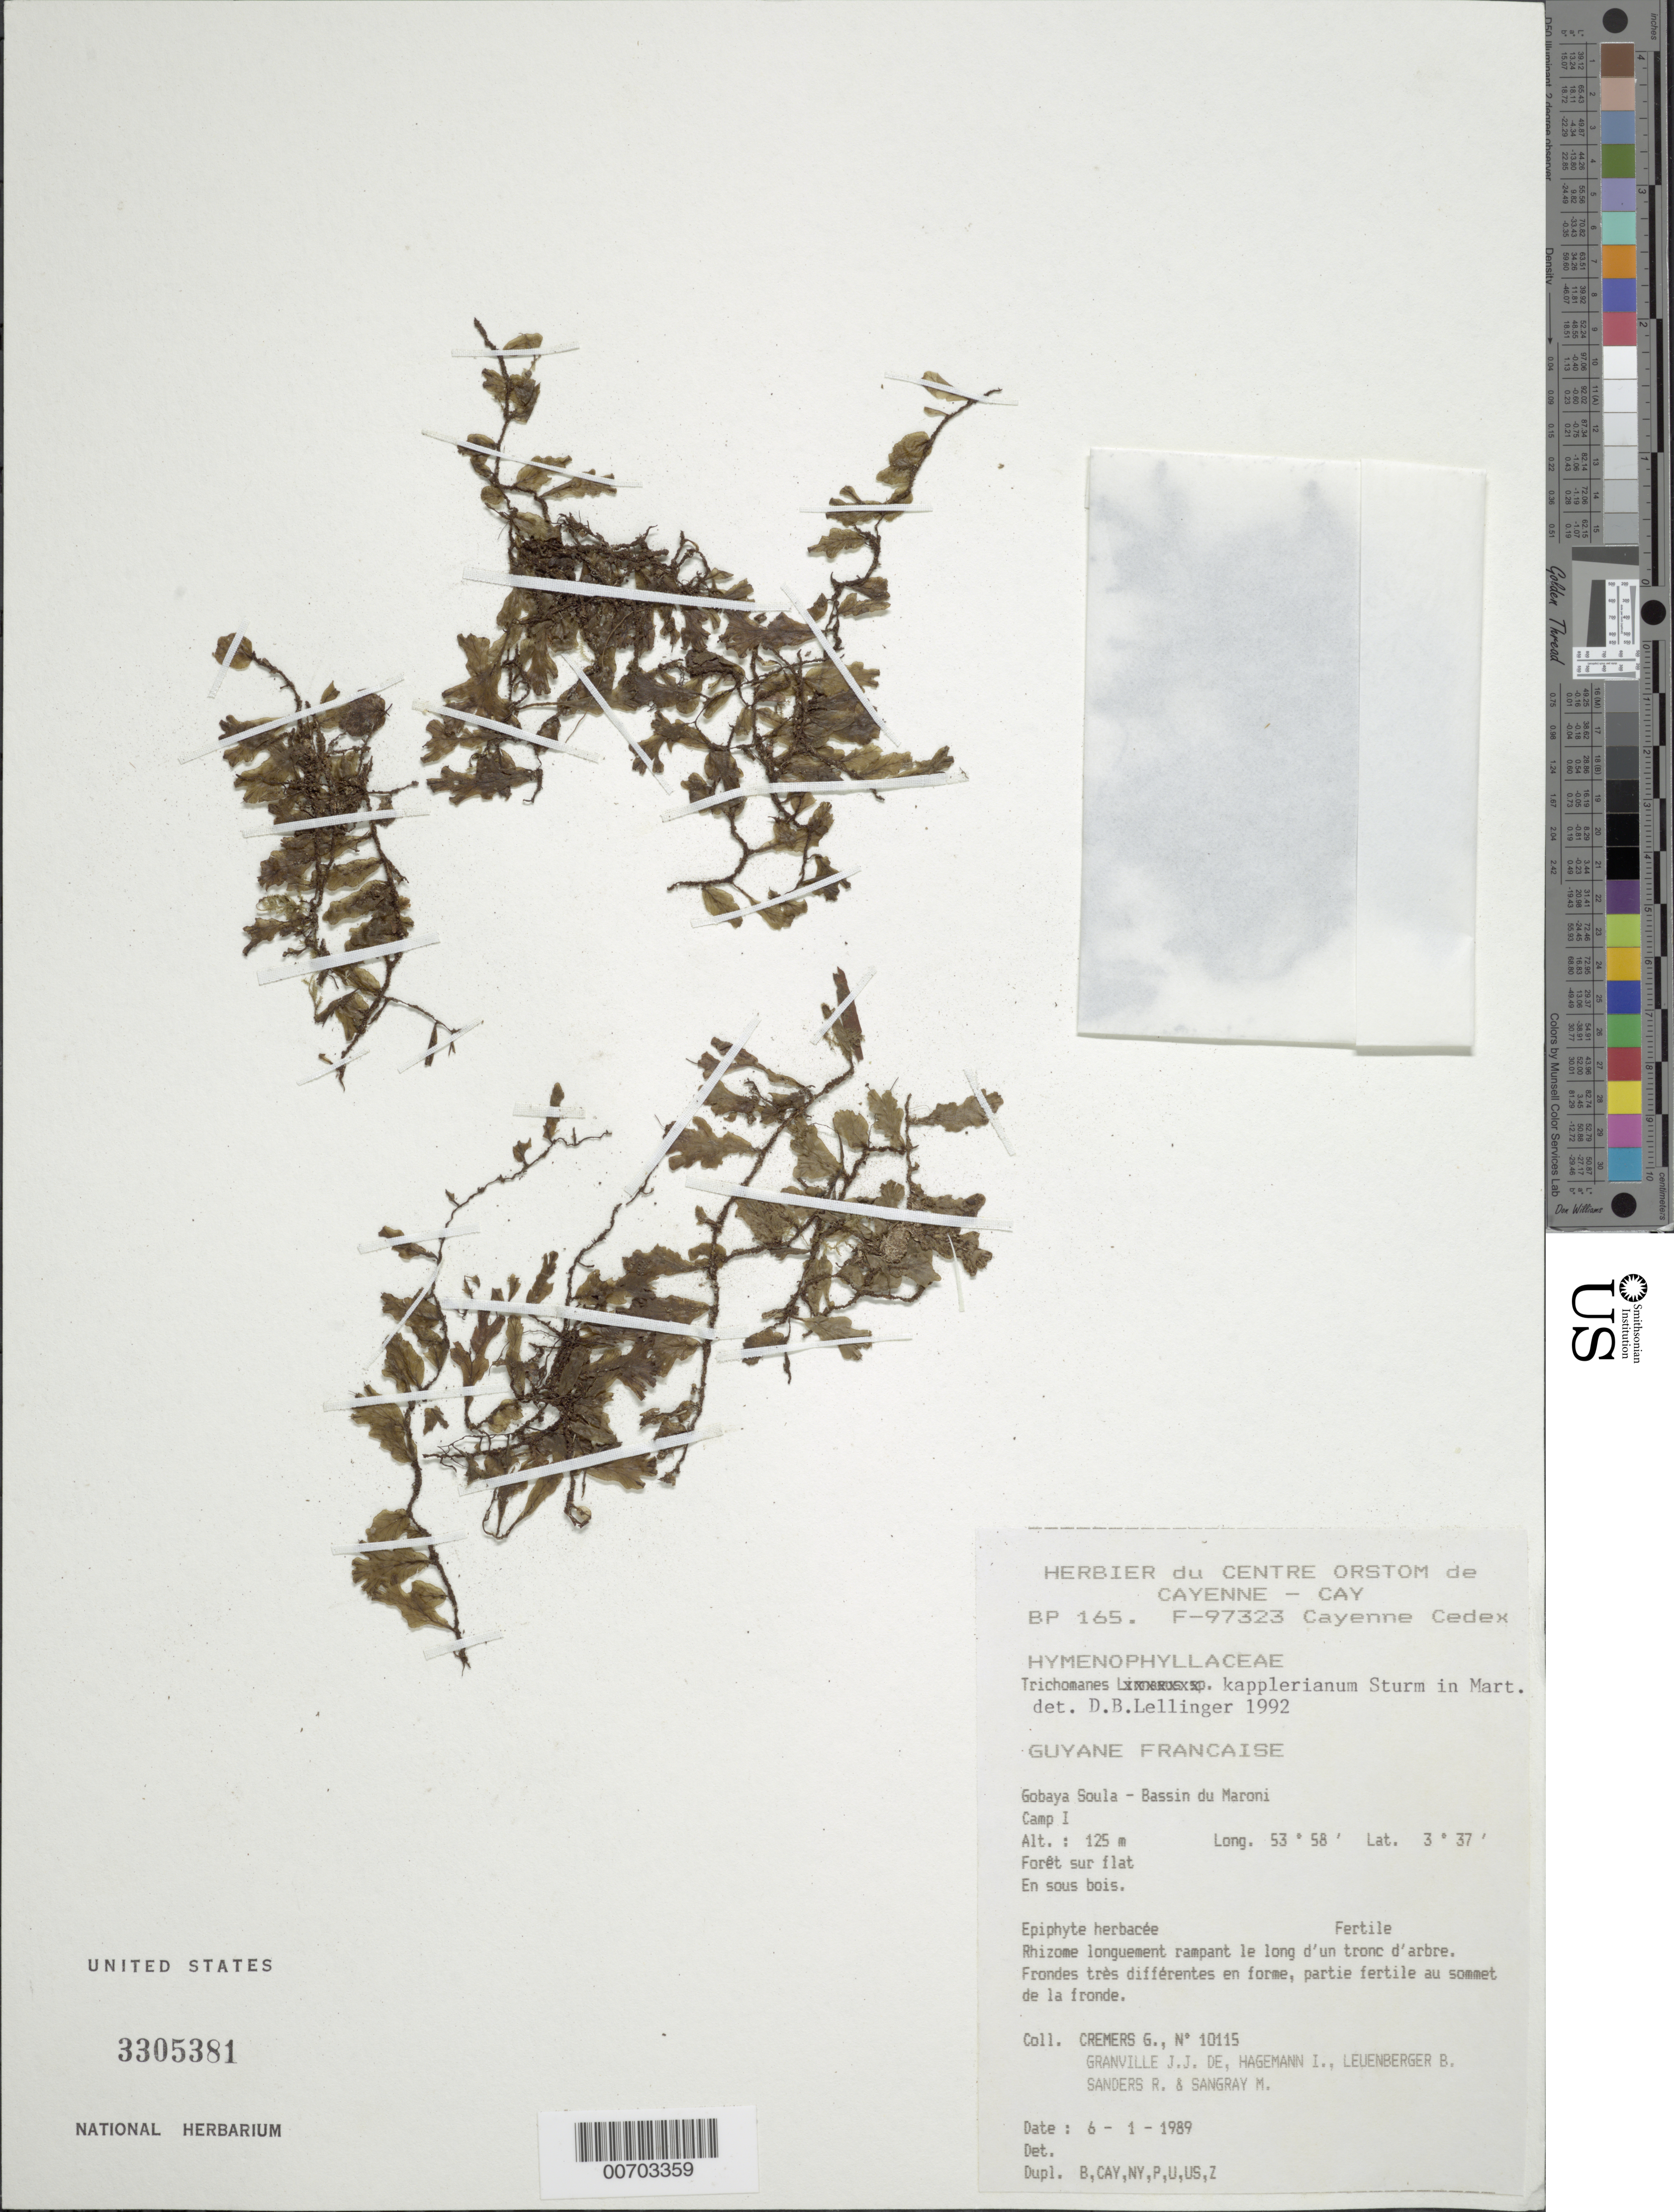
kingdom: Plantae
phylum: Tracheophyta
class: Polypodiopsida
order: Hymenophyllales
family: Hymenophyllaceae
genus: Didymoglossum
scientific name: Didymoglossum kapplerianum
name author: (Sturm) Ebihara & Dubuisson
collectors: G. Cremers et al.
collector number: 10115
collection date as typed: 6-Jan-89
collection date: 1989-01-06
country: French Guiana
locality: Gobaya Soula, Bassin du Maroni, Camp 1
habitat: Forest on flatland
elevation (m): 125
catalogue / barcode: US 3305381